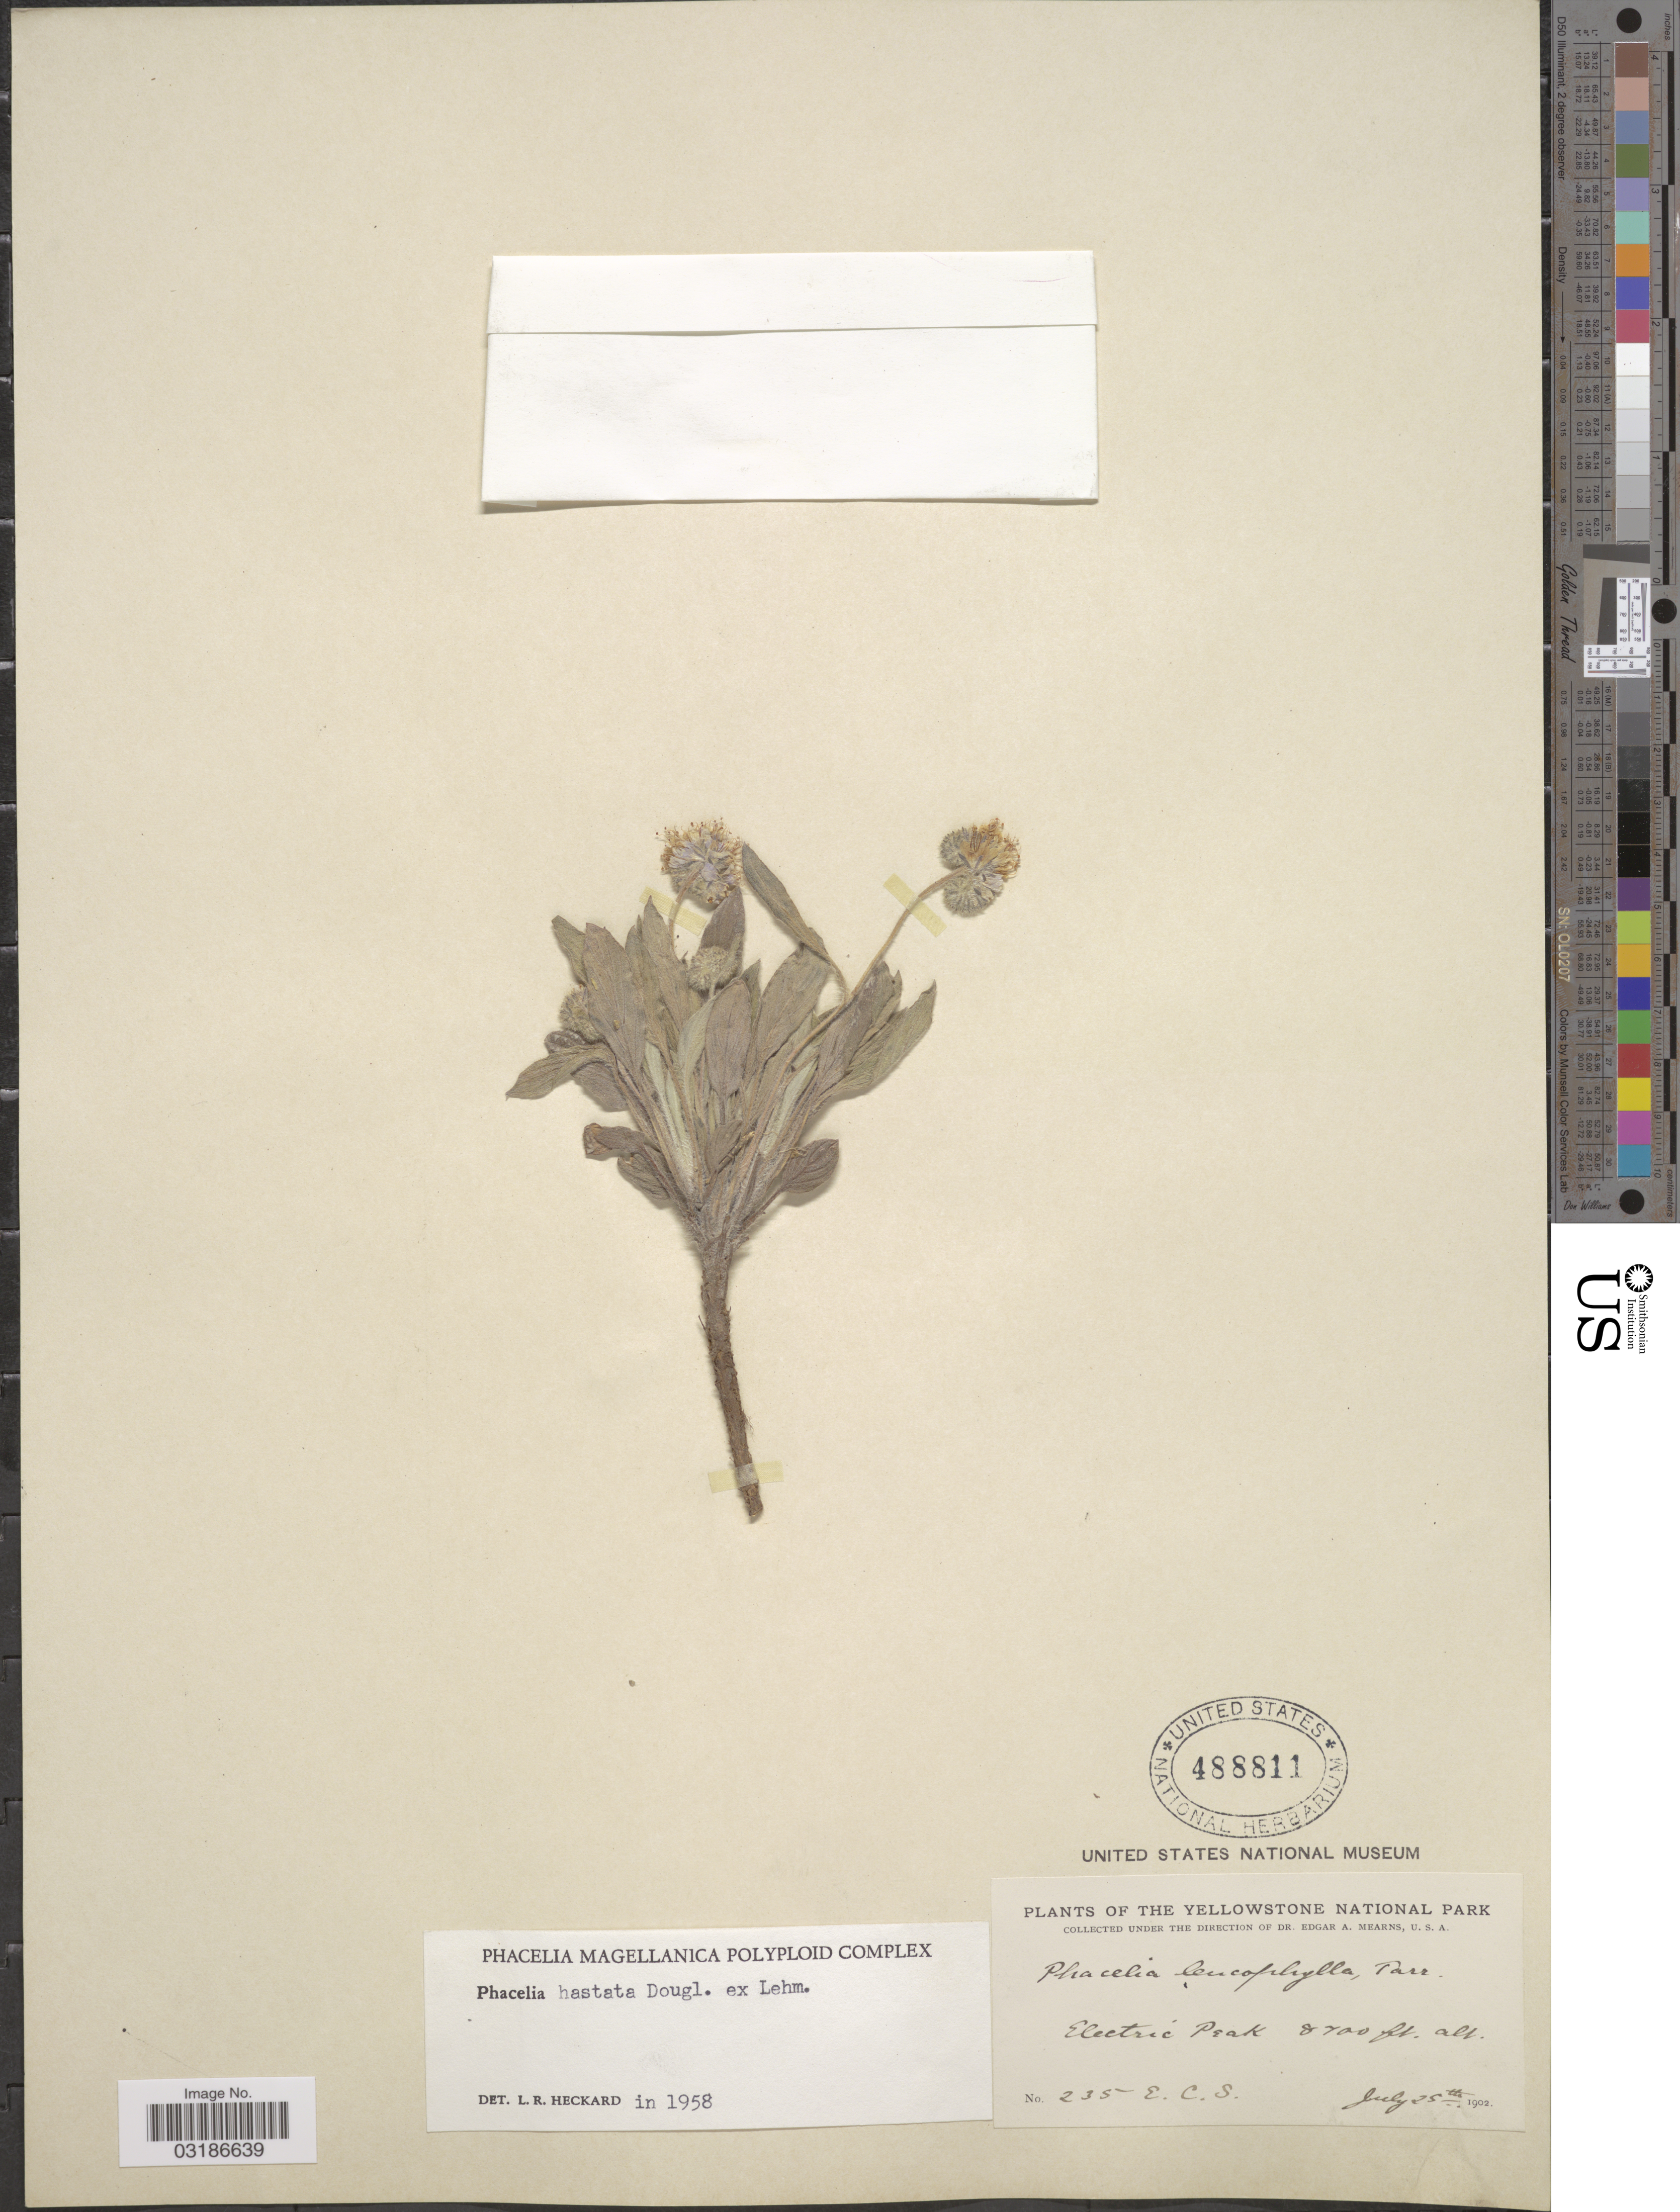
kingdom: Plantae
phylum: Tracheophyta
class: Magnoliopsida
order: Boraginales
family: Hydrophyllaceae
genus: Phacelia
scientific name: Phacelia hastata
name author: Douglas ex Lehm.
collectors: E. C. Smith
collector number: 235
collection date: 1902-07-25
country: United States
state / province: Montana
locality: The Yellowstone National Park, Electric Peak.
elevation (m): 2652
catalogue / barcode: US 488811